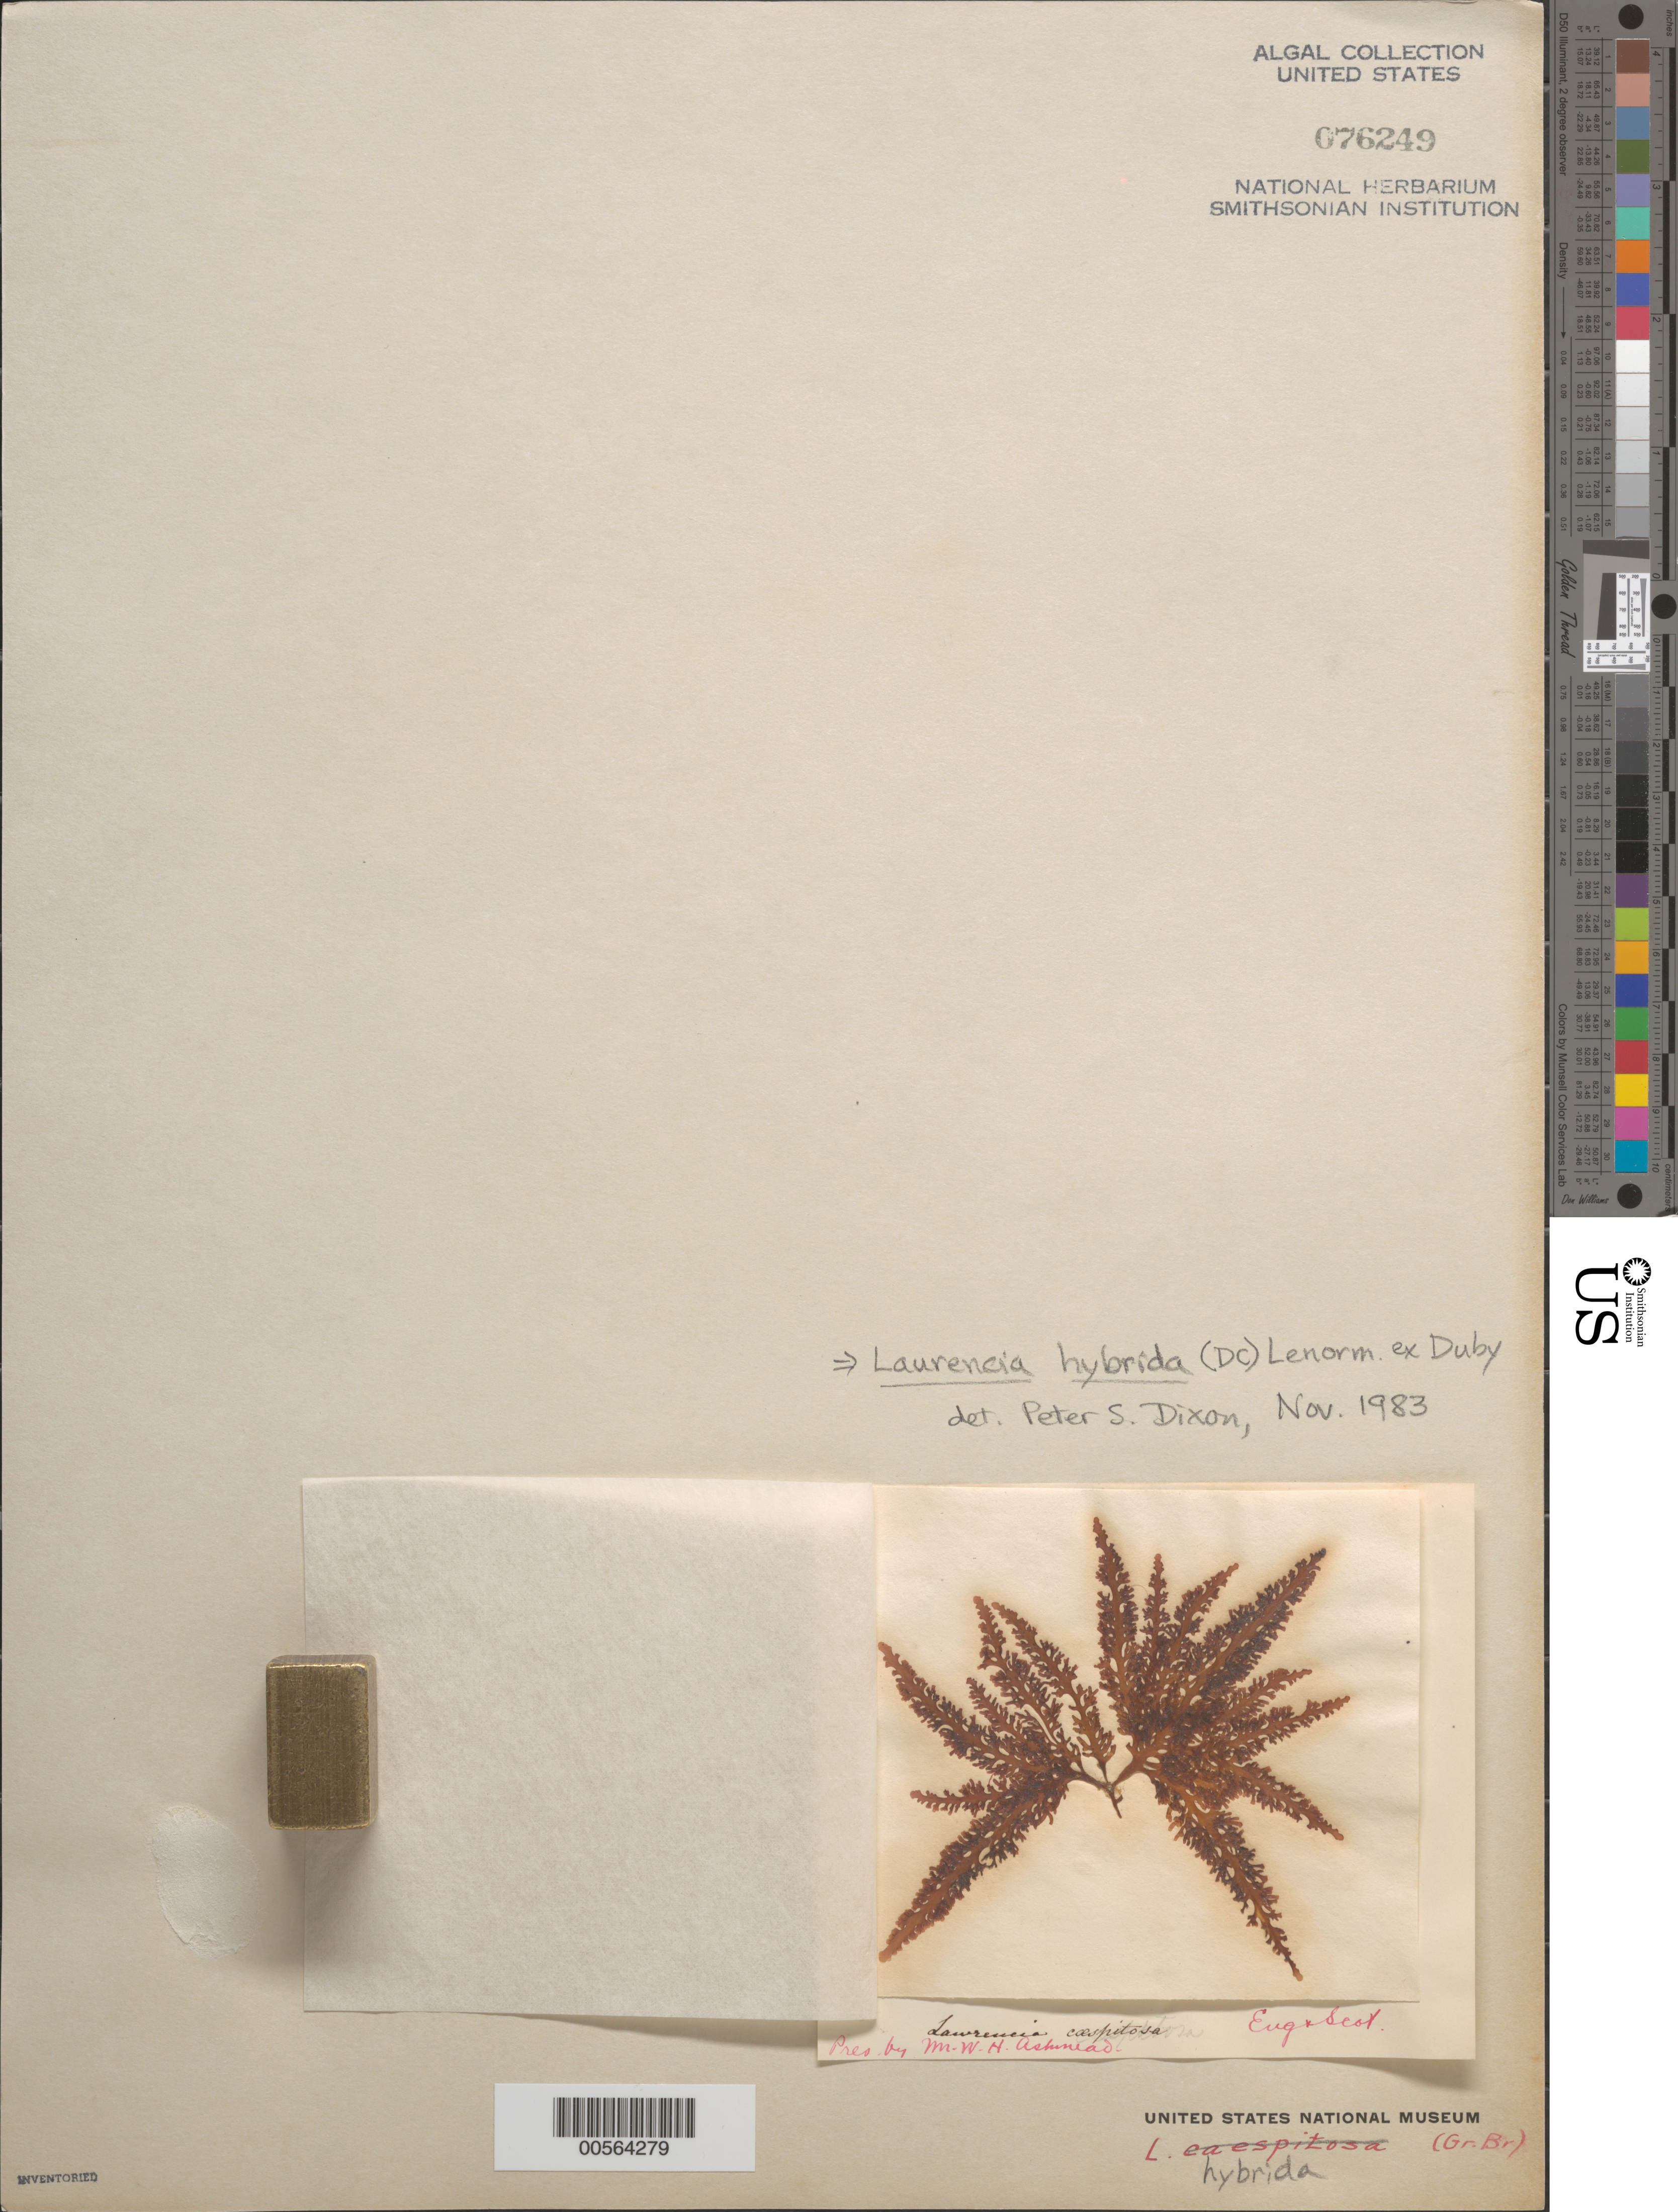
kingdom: Plantae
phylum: Rhodophyta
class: Florideophyceae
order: Ceramiales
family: Rhodomelaceae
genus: Osmundea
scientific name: Osmundea hybrida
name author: (de Candolle) K.W. Nam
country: United Kingdom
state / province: England / Scotland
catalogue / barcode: US 76249